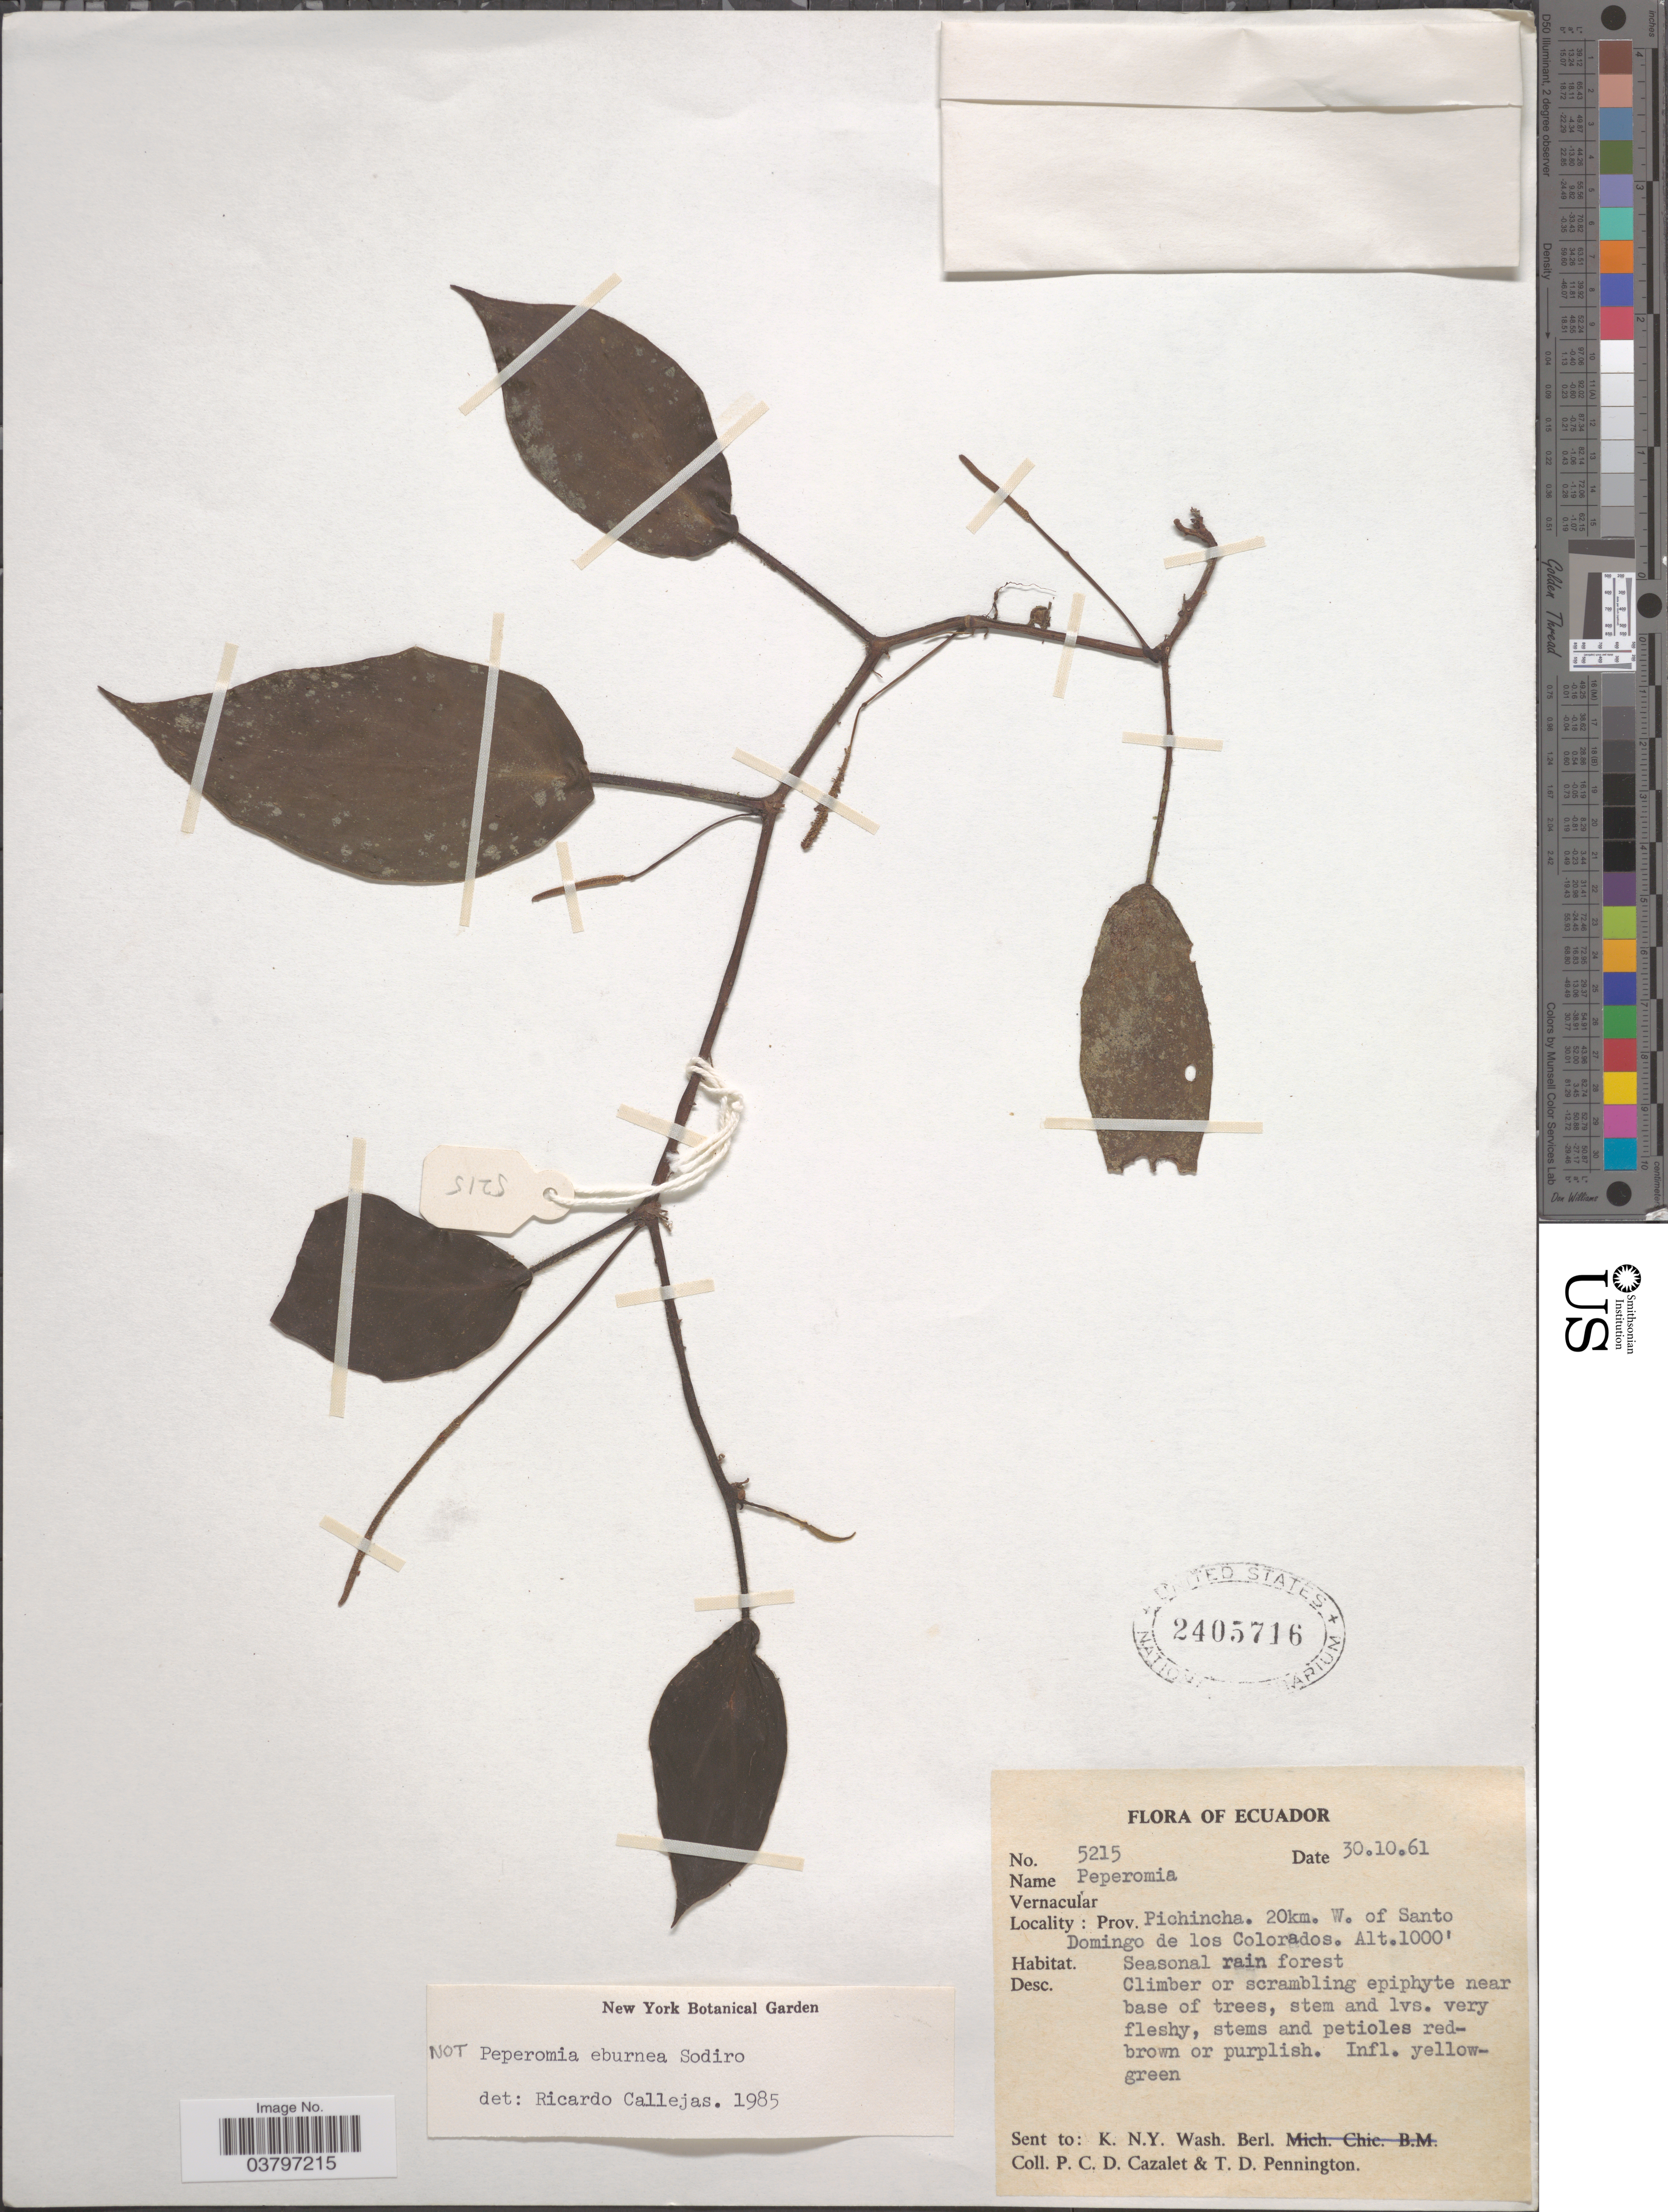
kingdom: Plantae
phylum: Tracheophyta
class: Magnoliopsida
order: Piperales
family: Piperaceae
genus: Peperomia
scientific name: Peperomia eburnea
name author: Sodiro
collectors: P. C. D. Cazalet & T. D. Pennington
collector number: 5215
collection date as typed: Transcribed d/m/y: 30/10/61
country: Ecuador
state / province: Pichincha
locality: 20 km. W. of Santo Domingo de los Colorados.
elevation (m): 305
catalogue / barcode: US 2405716